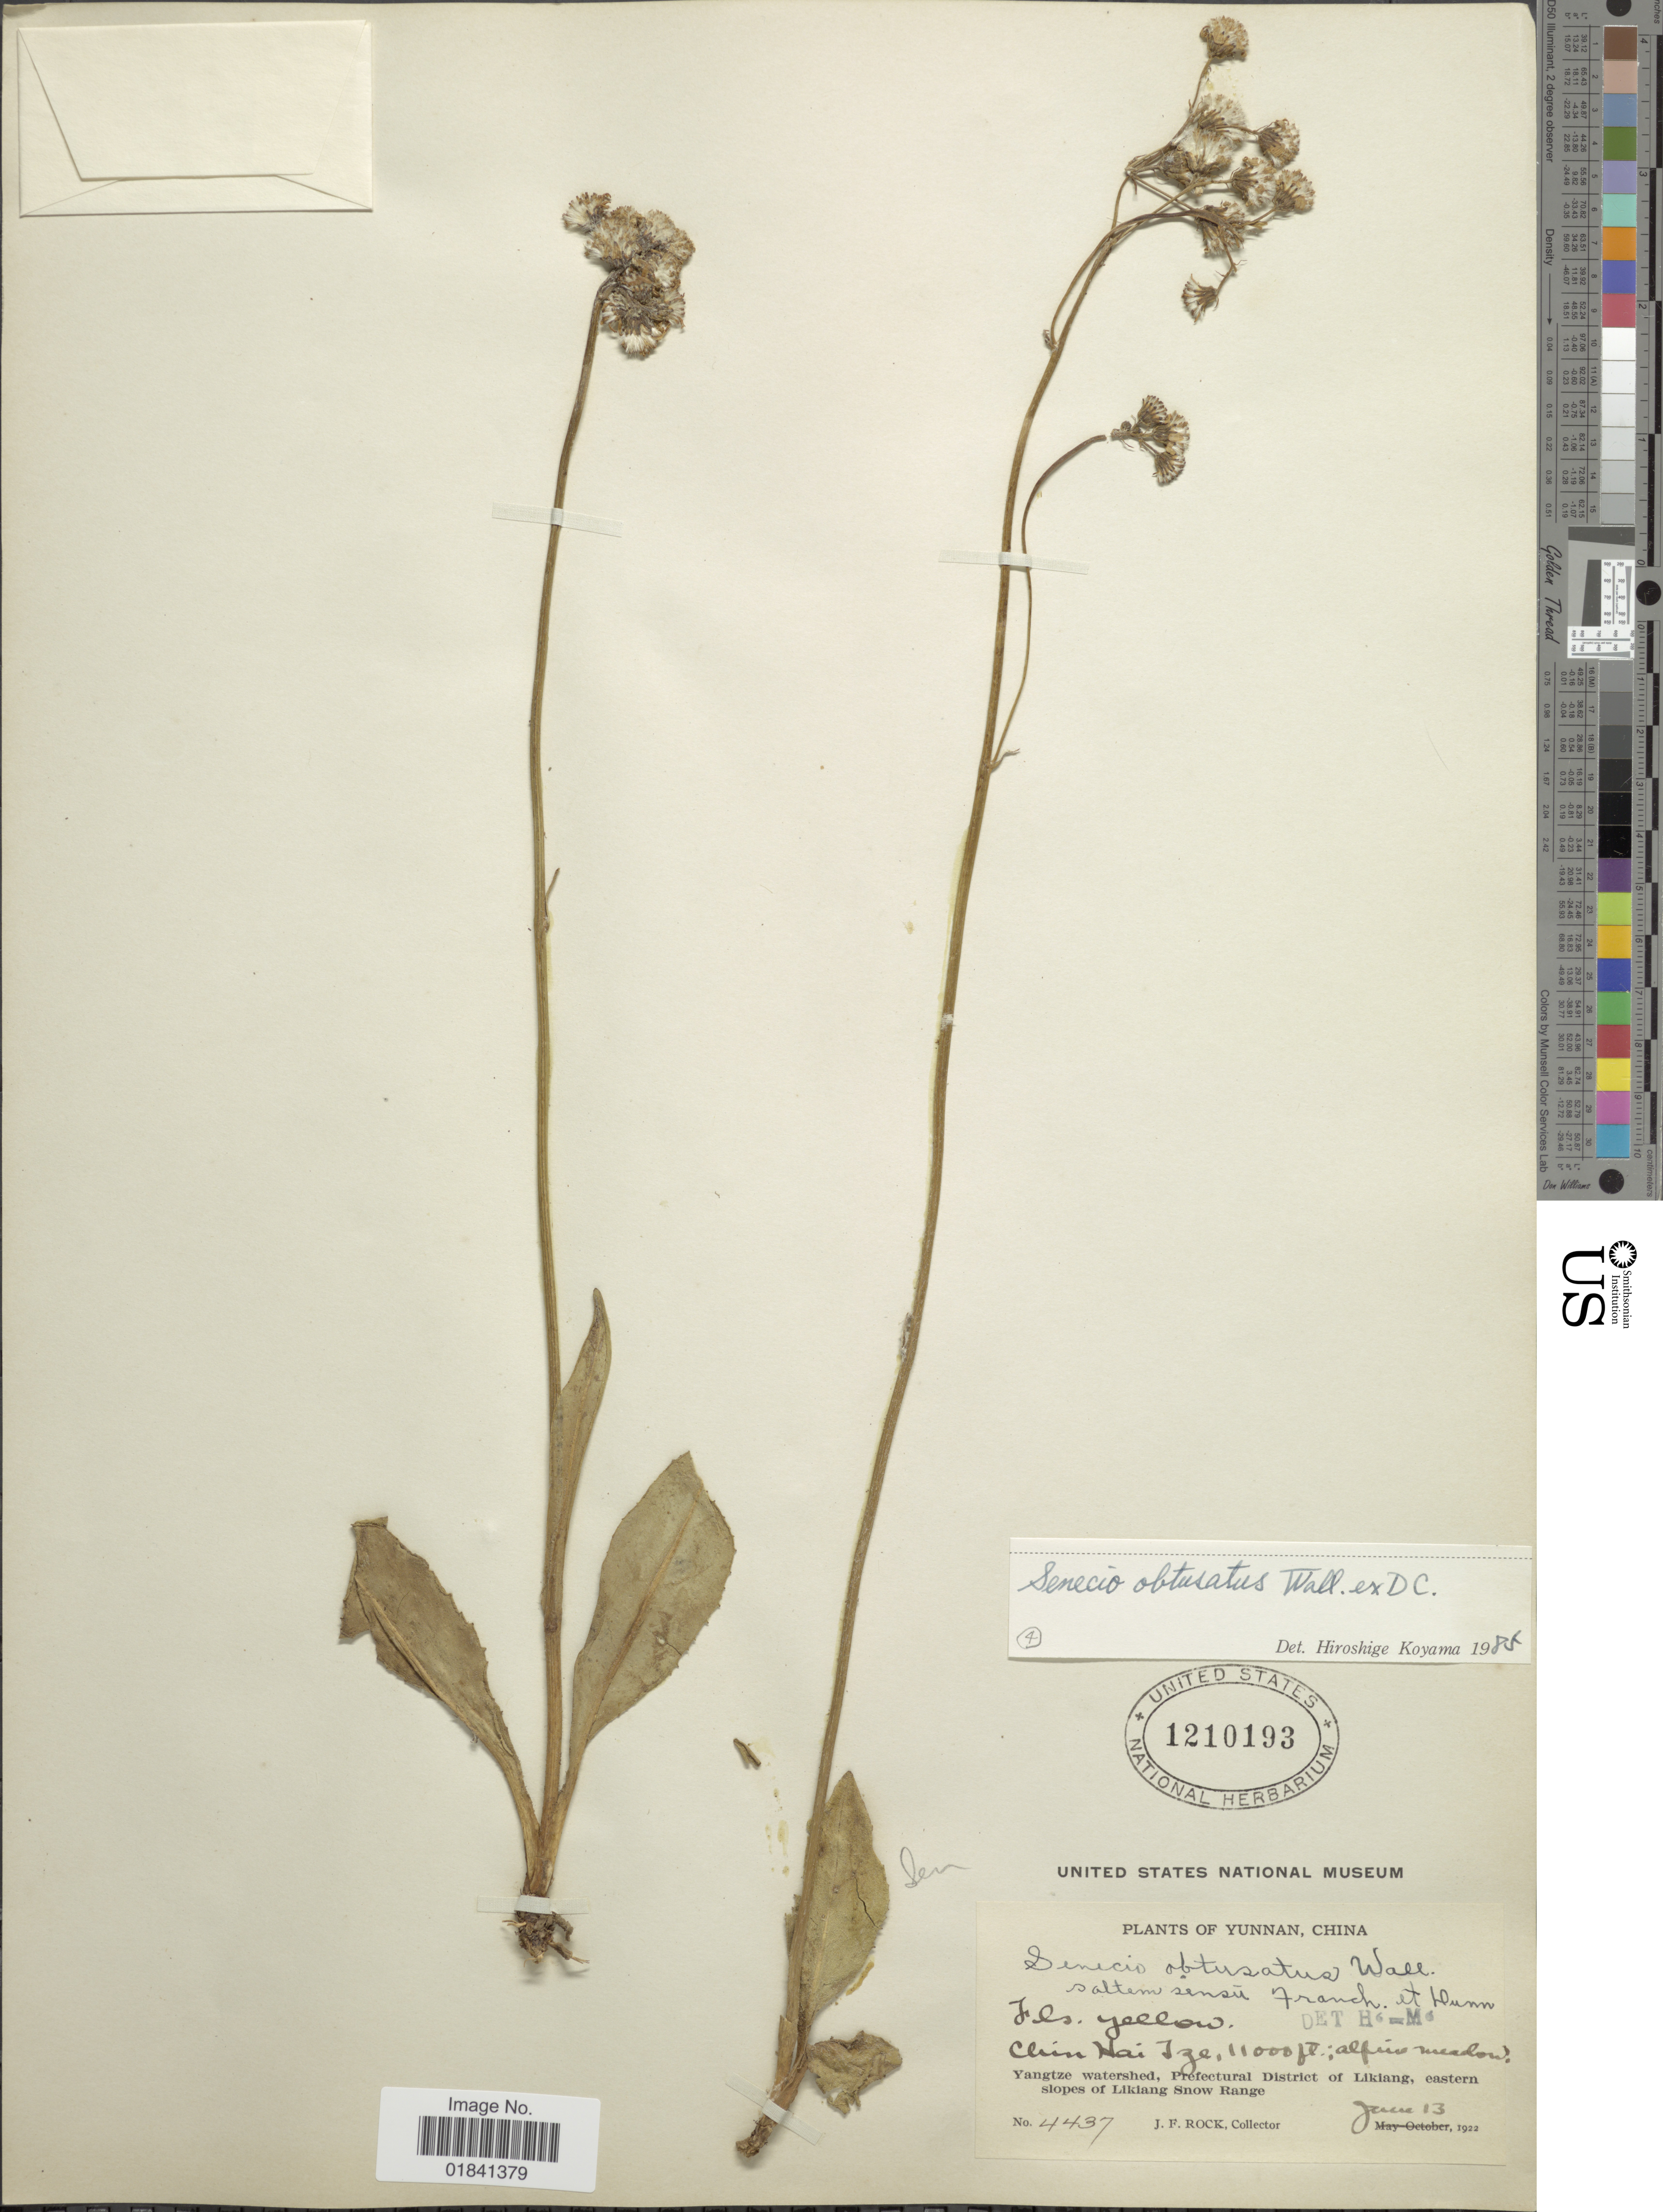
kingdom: Plantae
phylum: Tracheophyta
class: Magnoliopsida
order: Asterales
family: Asteraceae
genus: Senecio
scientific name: Senecio obtusatus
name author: Banks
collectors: J. Rock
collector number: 4437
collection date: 1922-06-13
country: China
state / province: Yunnan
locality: Yangtze watershed, Prefectural District of Likiang, eastern slopes of Likiang Snow Range, Chin Hai Tze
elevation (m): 3353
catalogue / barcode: US 1210193